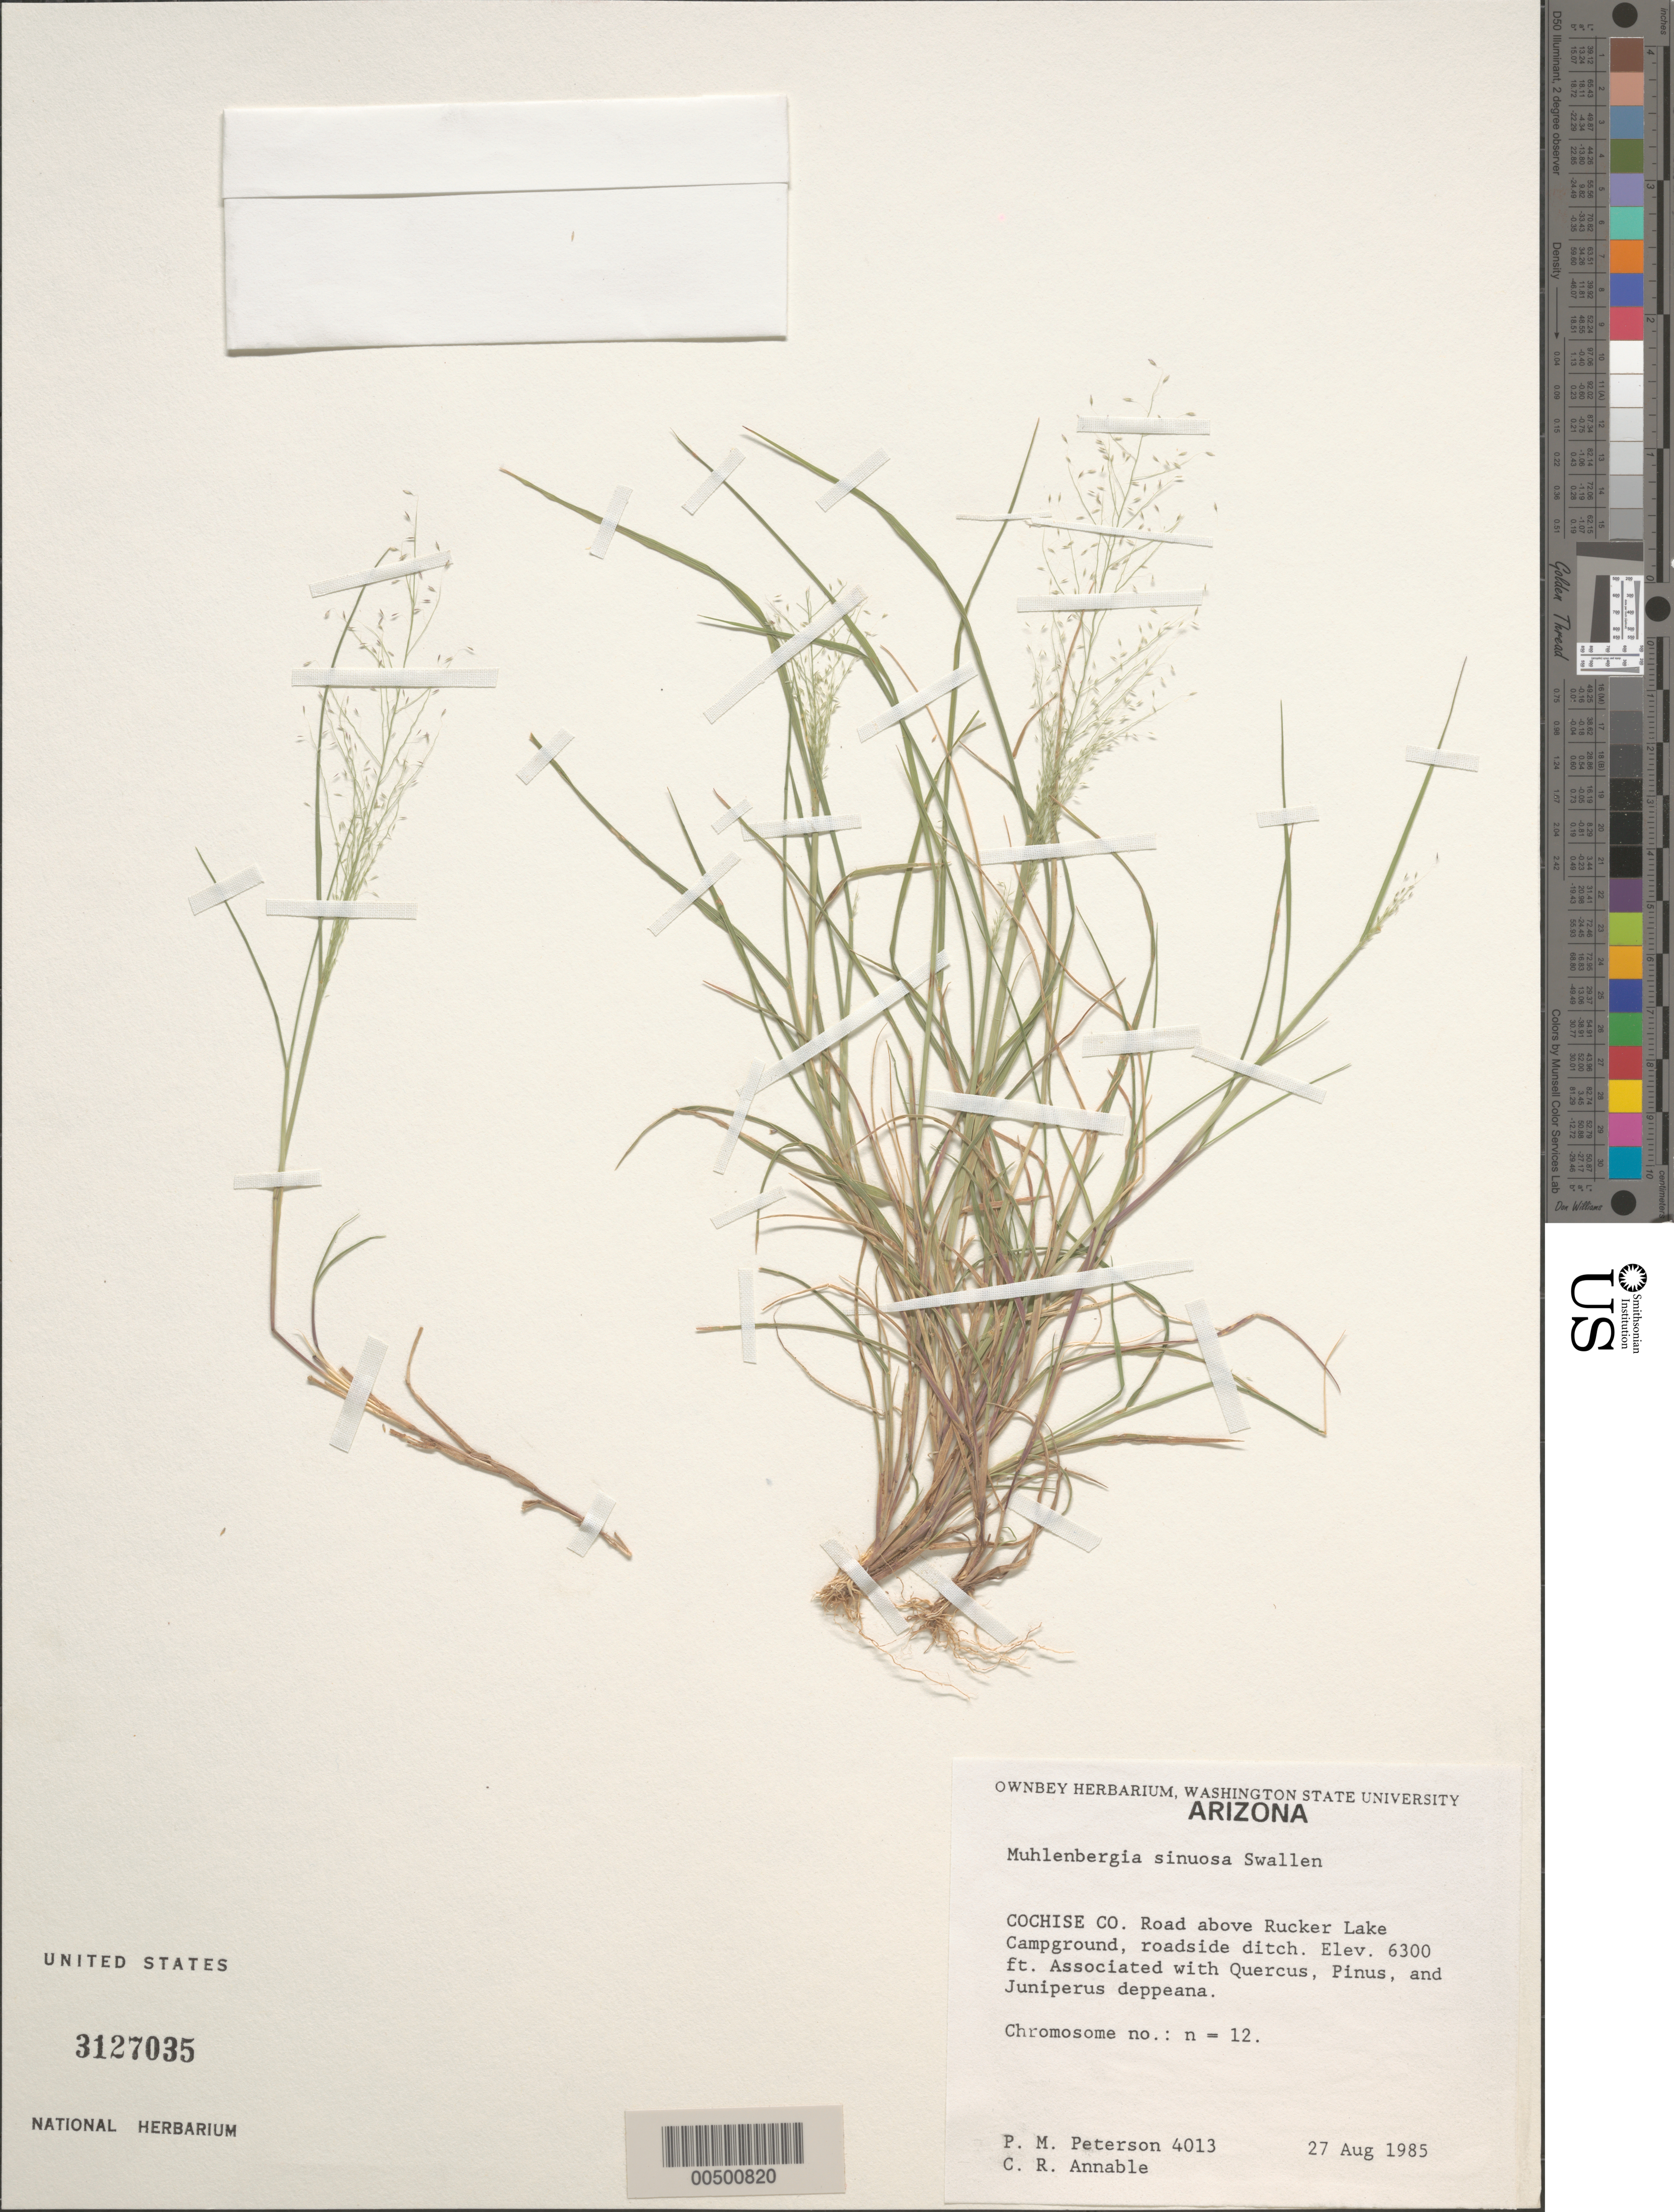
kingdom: Plantae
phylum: Tracheophyta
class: Liliopsida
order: Poales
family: Poaceae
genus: Muhlenbergia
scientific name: Muhlenbergia sinuosa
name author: Swallen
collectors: P. M. Peterson & C. R. Annable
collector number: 04013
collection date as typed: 27 Aug 1994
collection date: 1994-08-27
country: United States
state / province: Arizona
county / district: Cochise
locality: Road above Rucker Lake Campground, Chiricahua Mountains.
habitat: Roadside ditch with Quercus, Pinus, and Juniperus deppeana.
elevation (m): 1920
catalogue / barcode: US 3127035